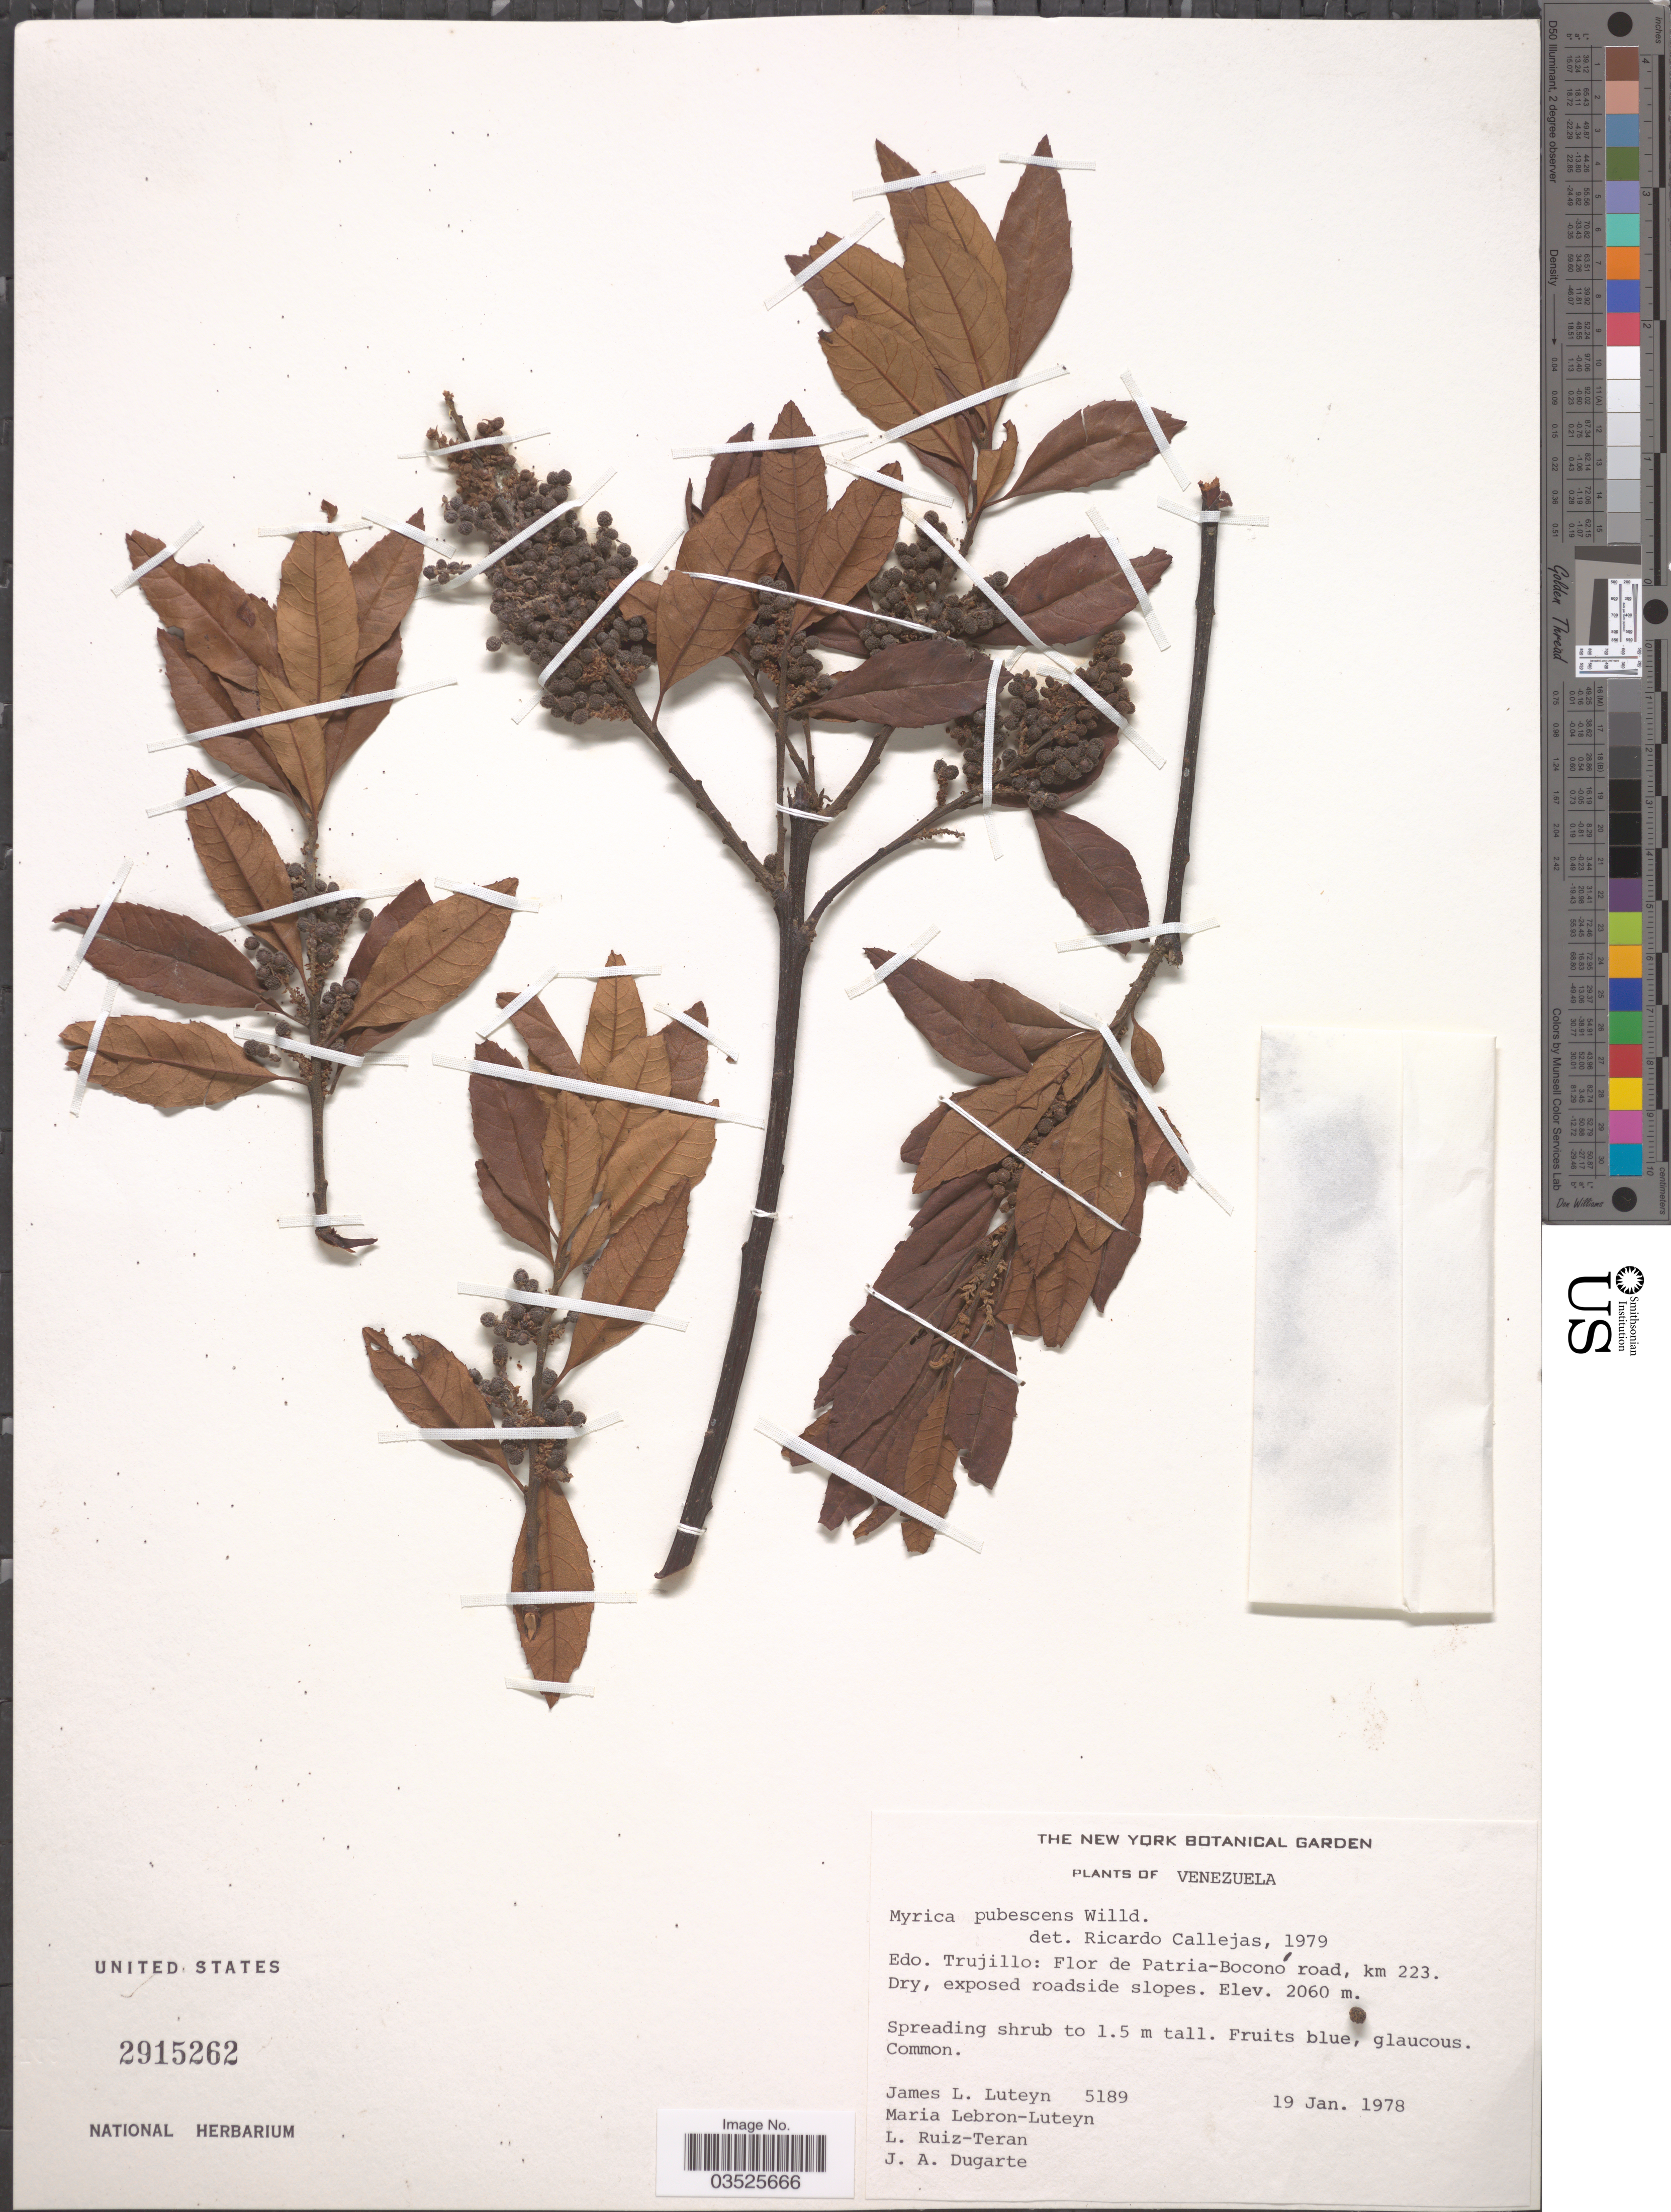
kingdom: Plantae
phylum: Tracheophyta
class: Magnoliopsida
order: Fagales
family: Myricaceae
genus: Morella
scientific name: Morella pubescens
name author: (Humb. & Bonpl. ex Willd.) Wilbur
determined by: Strong, M. T., (US), Smithsonian Institution - National Museum of Natural History (UNITED STATES)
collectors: J. L. Luteyn, M. L. Lebrón-Luteyn, L. E. Ruíz-Terán & J. Dugarte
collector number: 5189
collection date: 1978-01-19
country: Venezuela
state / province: Trujillo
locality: Flor de Patria-Boconó road, km 223. Dry, exposed roadside slopes.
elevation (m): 2060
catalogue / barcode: US 2915262